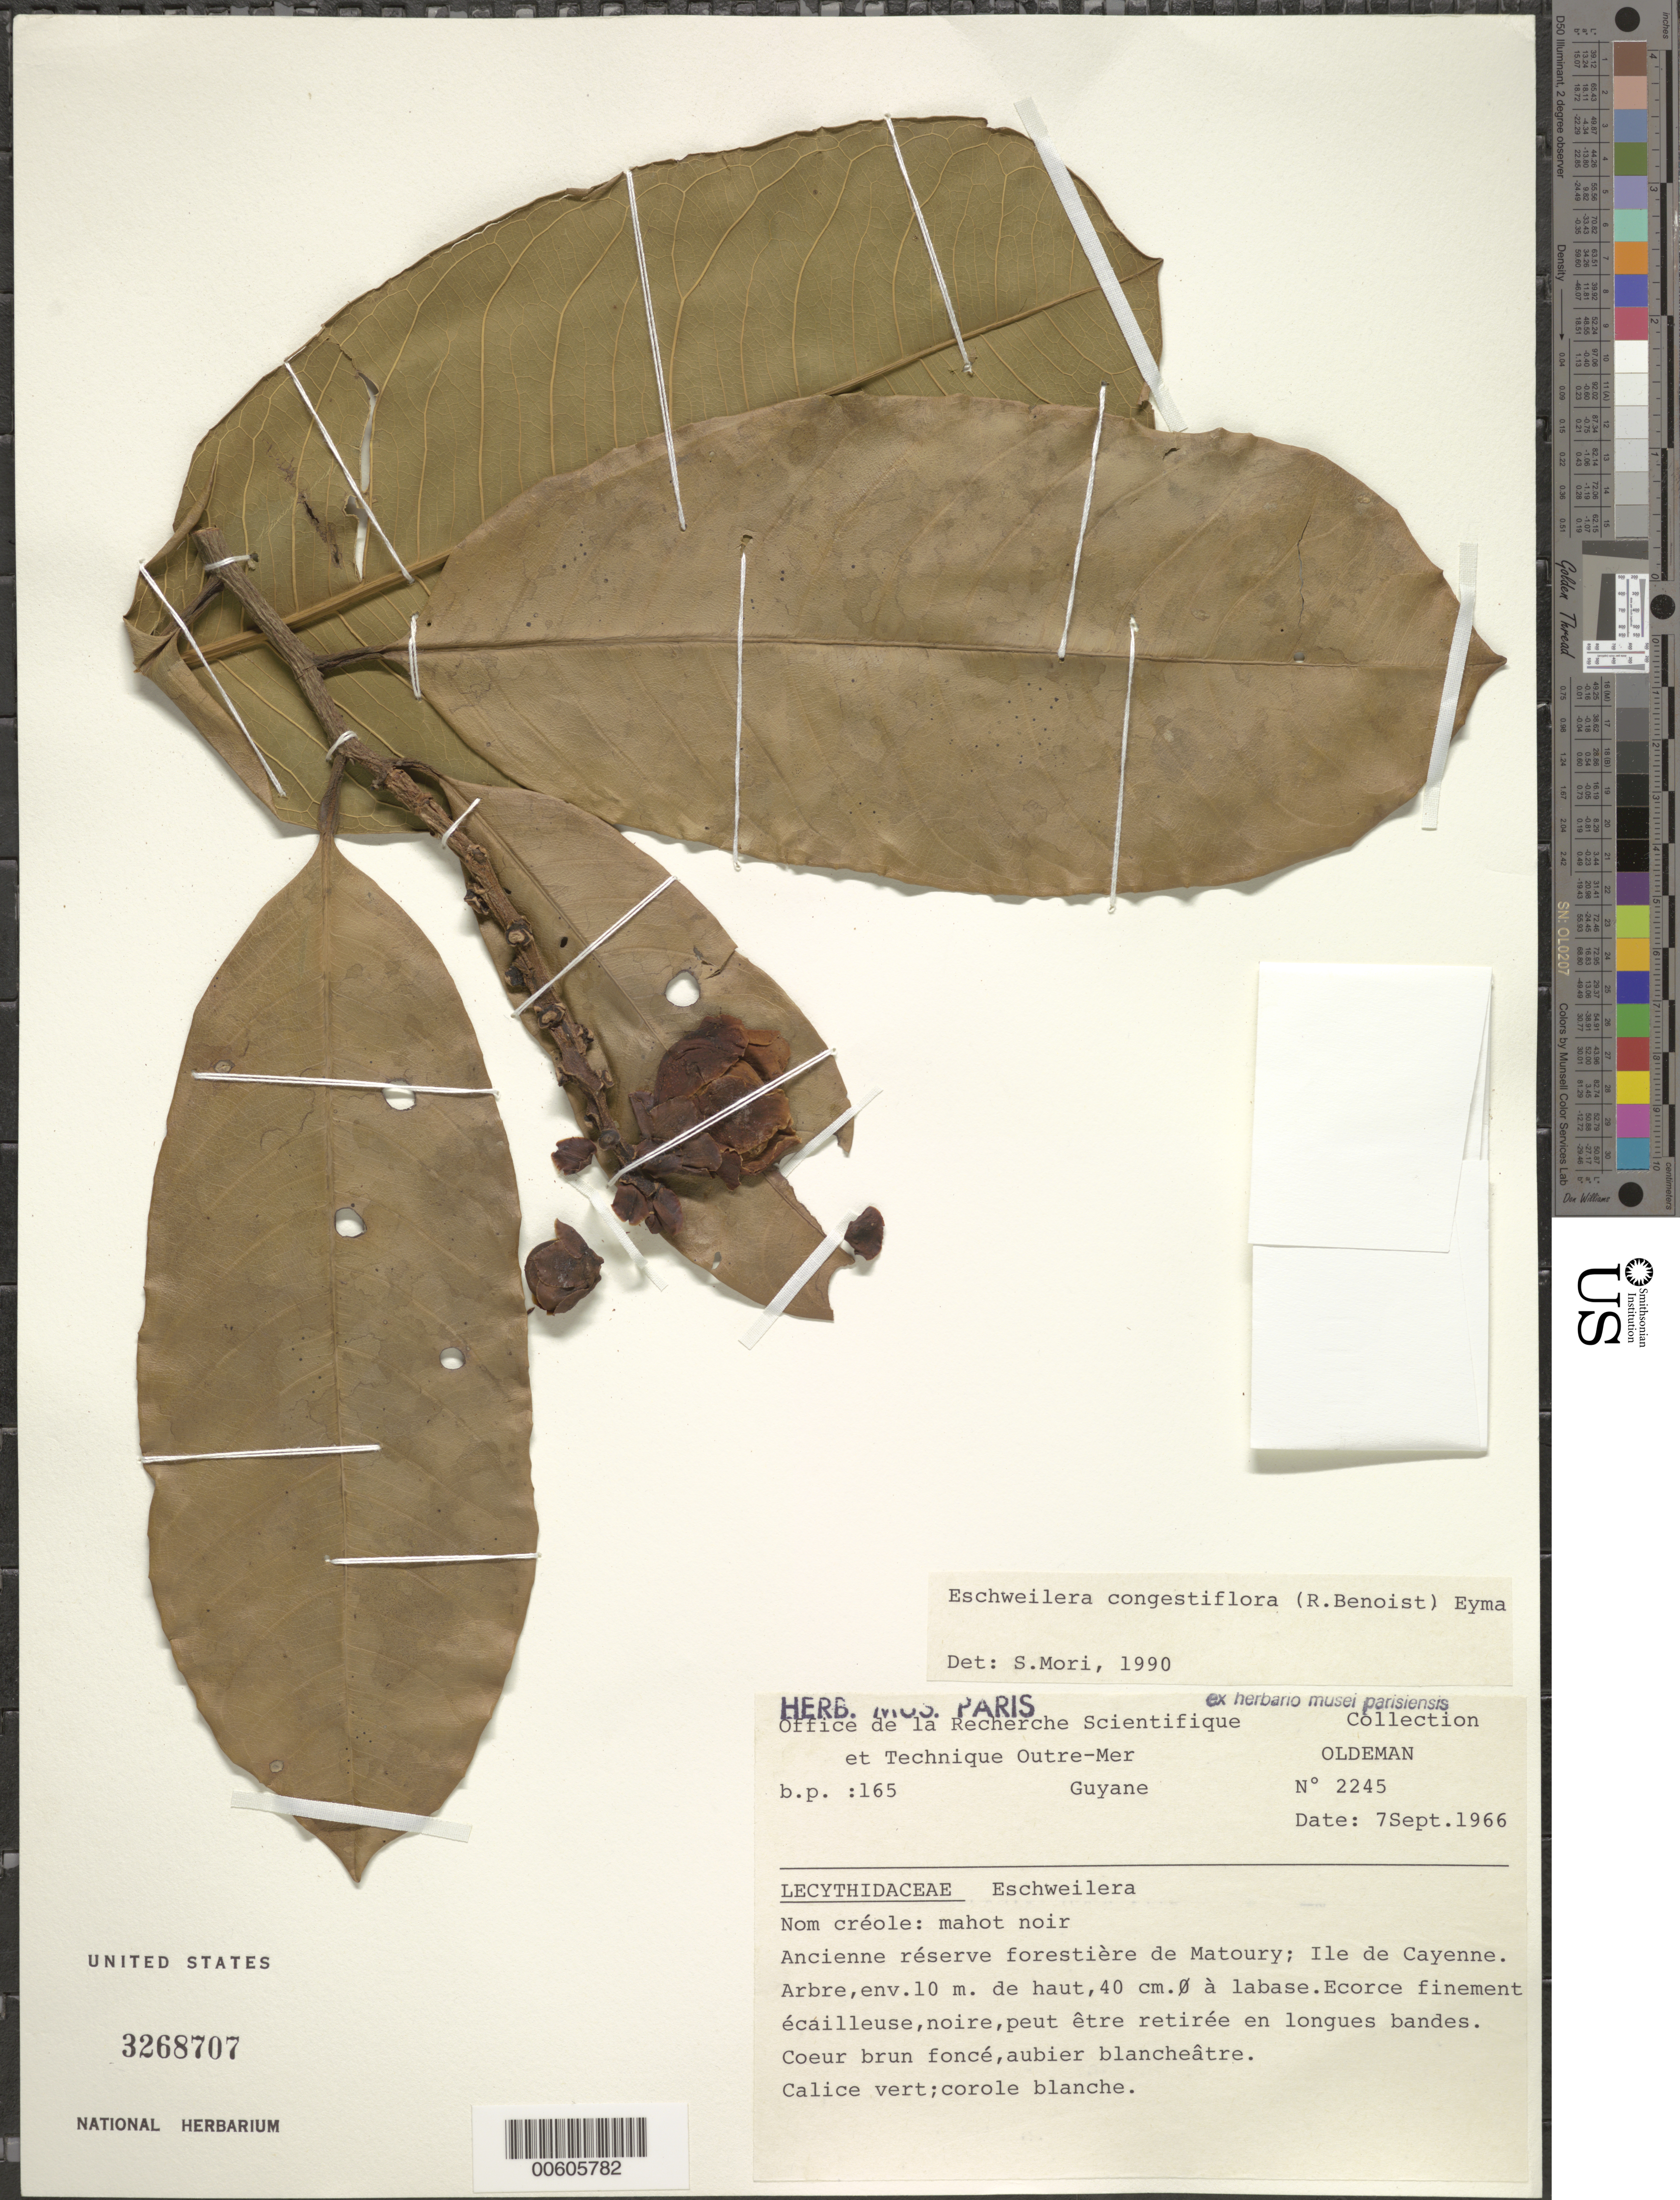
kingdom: Plantae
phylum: Tracheophyta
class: Magnoliopsida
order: Ericales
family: Lecythidaceae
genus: Eschweilera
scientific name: Eschweilera congestiflora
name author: (Benoist) Eyma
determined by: Mori, Scott A.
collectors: R. Oldeman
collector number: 2245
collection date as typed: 7-Sep-66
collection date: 1966-09-07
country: French Guiana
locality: Ile de Cayenne, ancienne reserve forestiere de Matoury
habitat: Ancienne reserve forestiere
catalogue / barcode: US 3268707